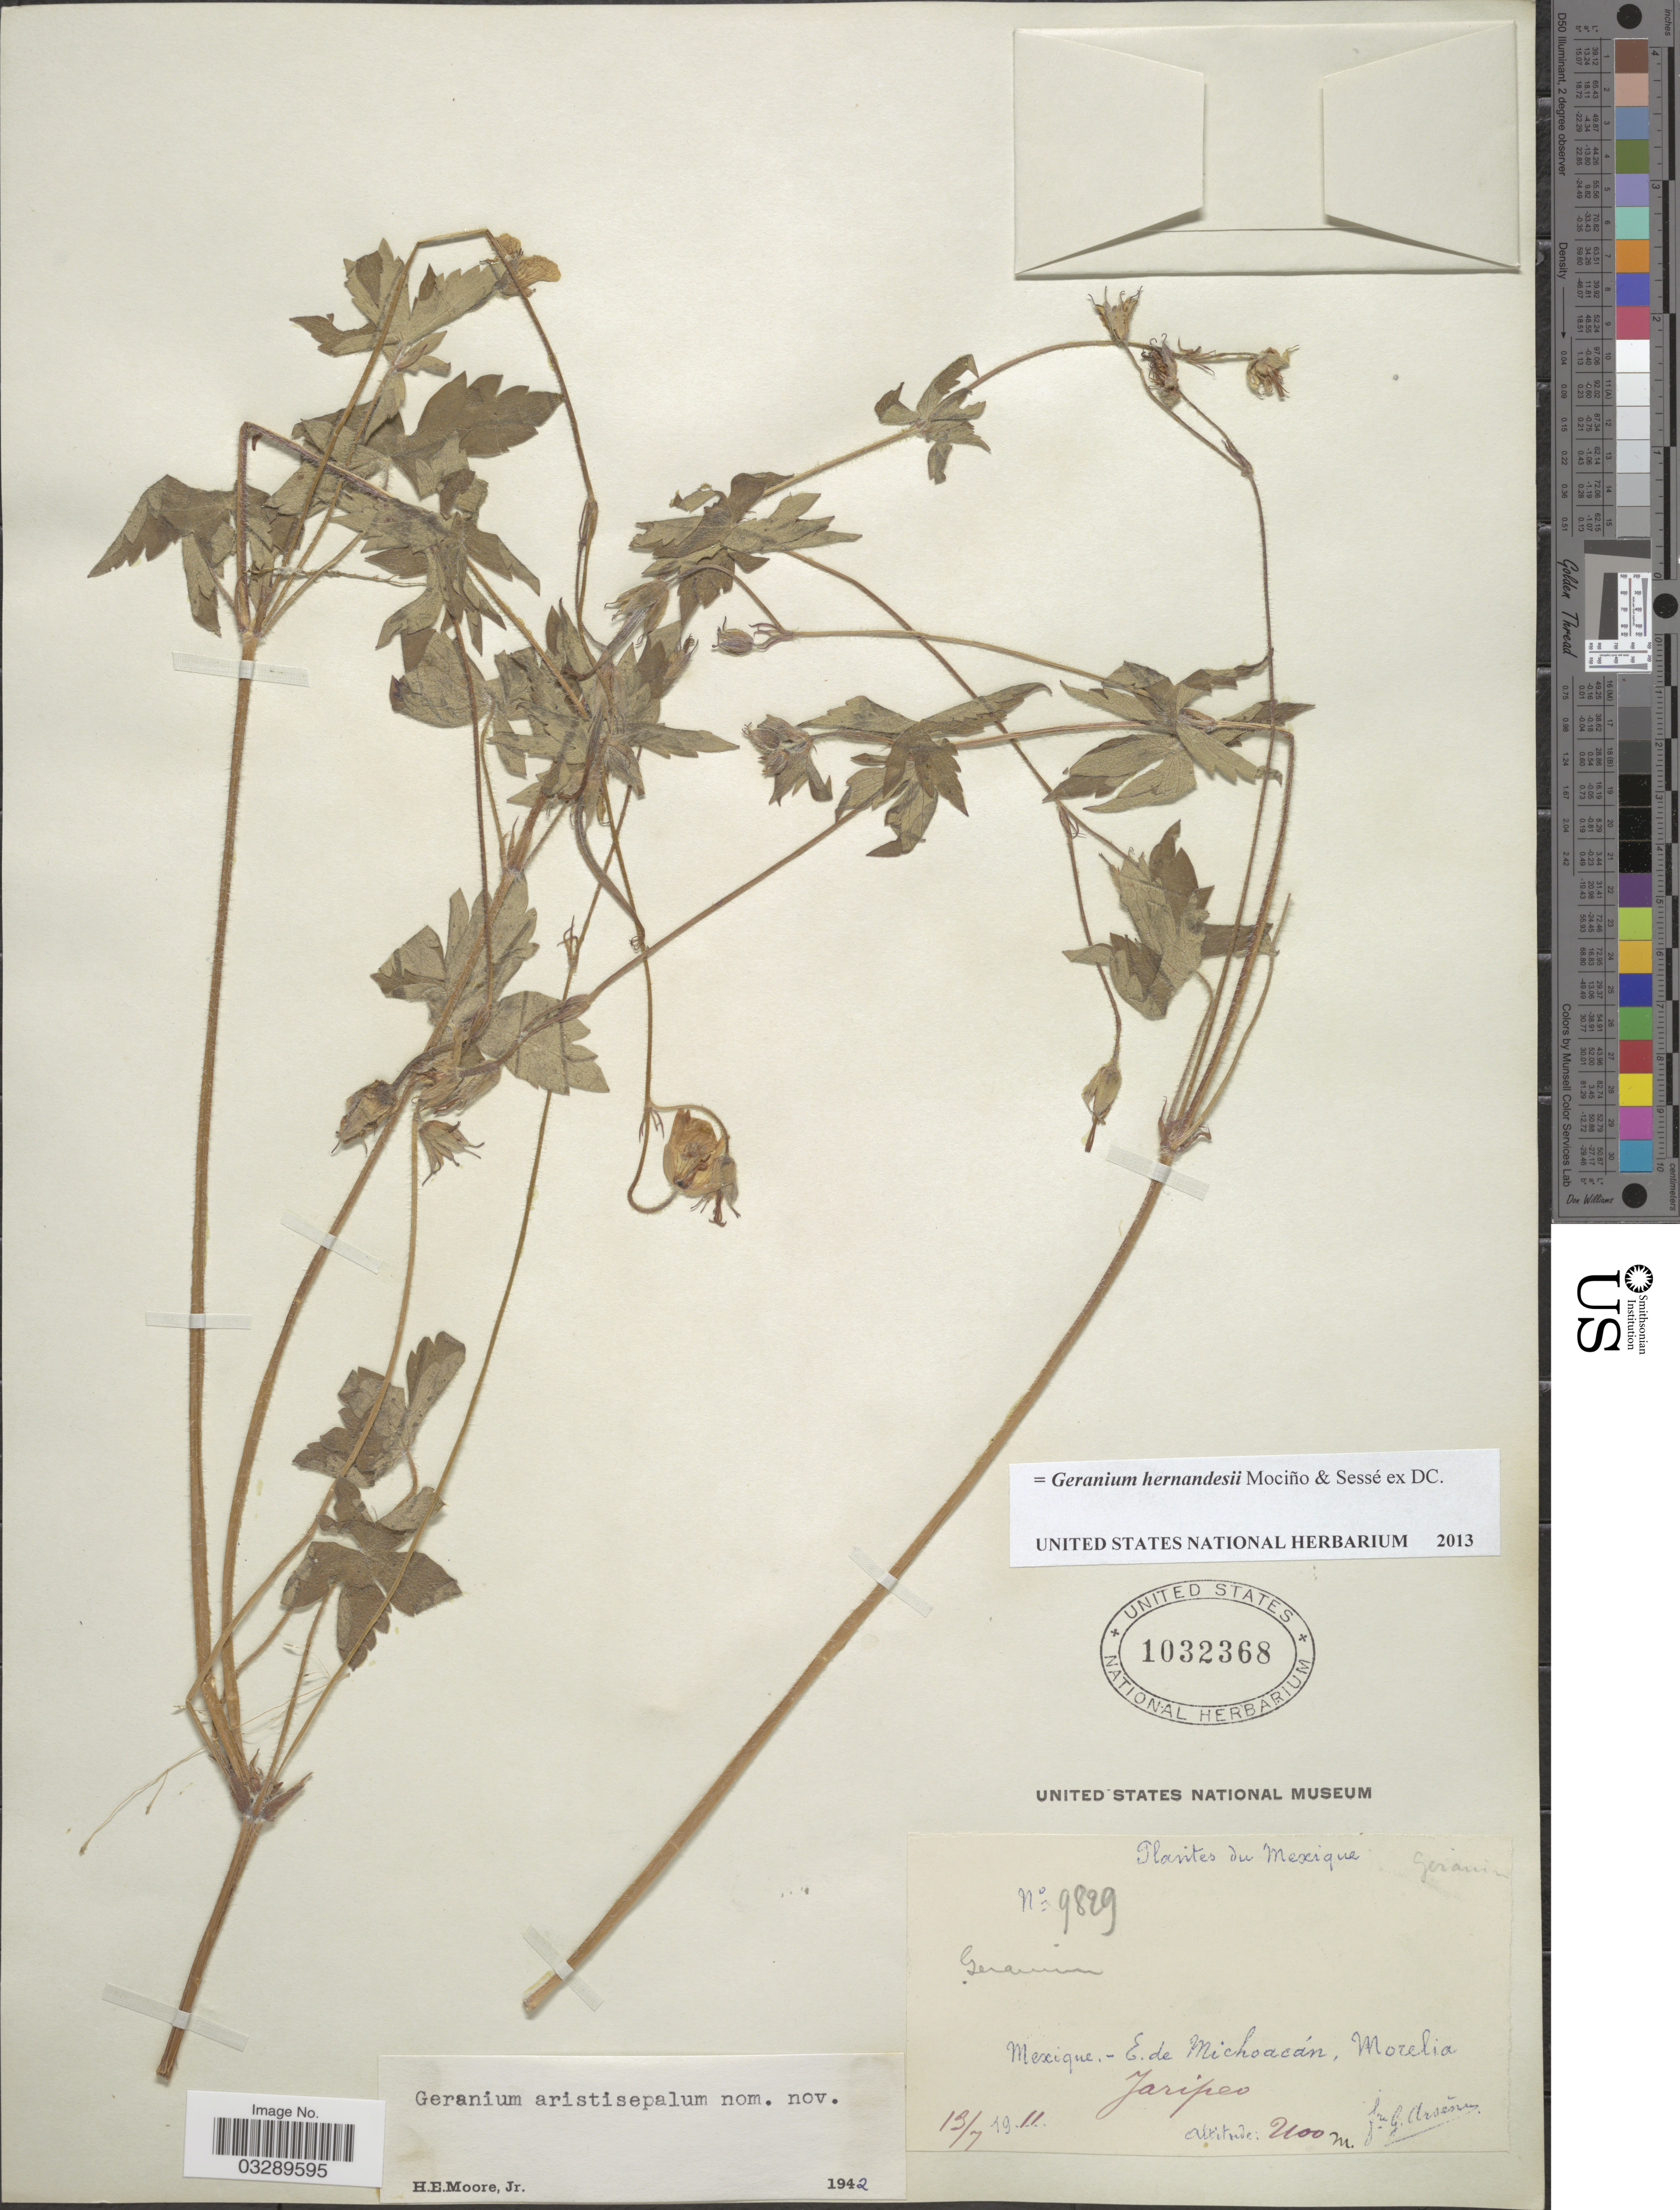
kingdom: Plantae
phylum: Tracheophyta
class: Magnoliopsida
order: Geraniales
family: Geraniaceae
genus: Geranium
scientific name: Geranium hernandesii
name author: DC.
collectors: Bro. G. Arsène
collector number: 9829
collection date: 1911-07-13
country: Mexico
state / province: Michoacán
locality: E. de Michoacán, Morelia. Jaripeo.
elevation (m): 2100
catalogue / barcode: US 1032368